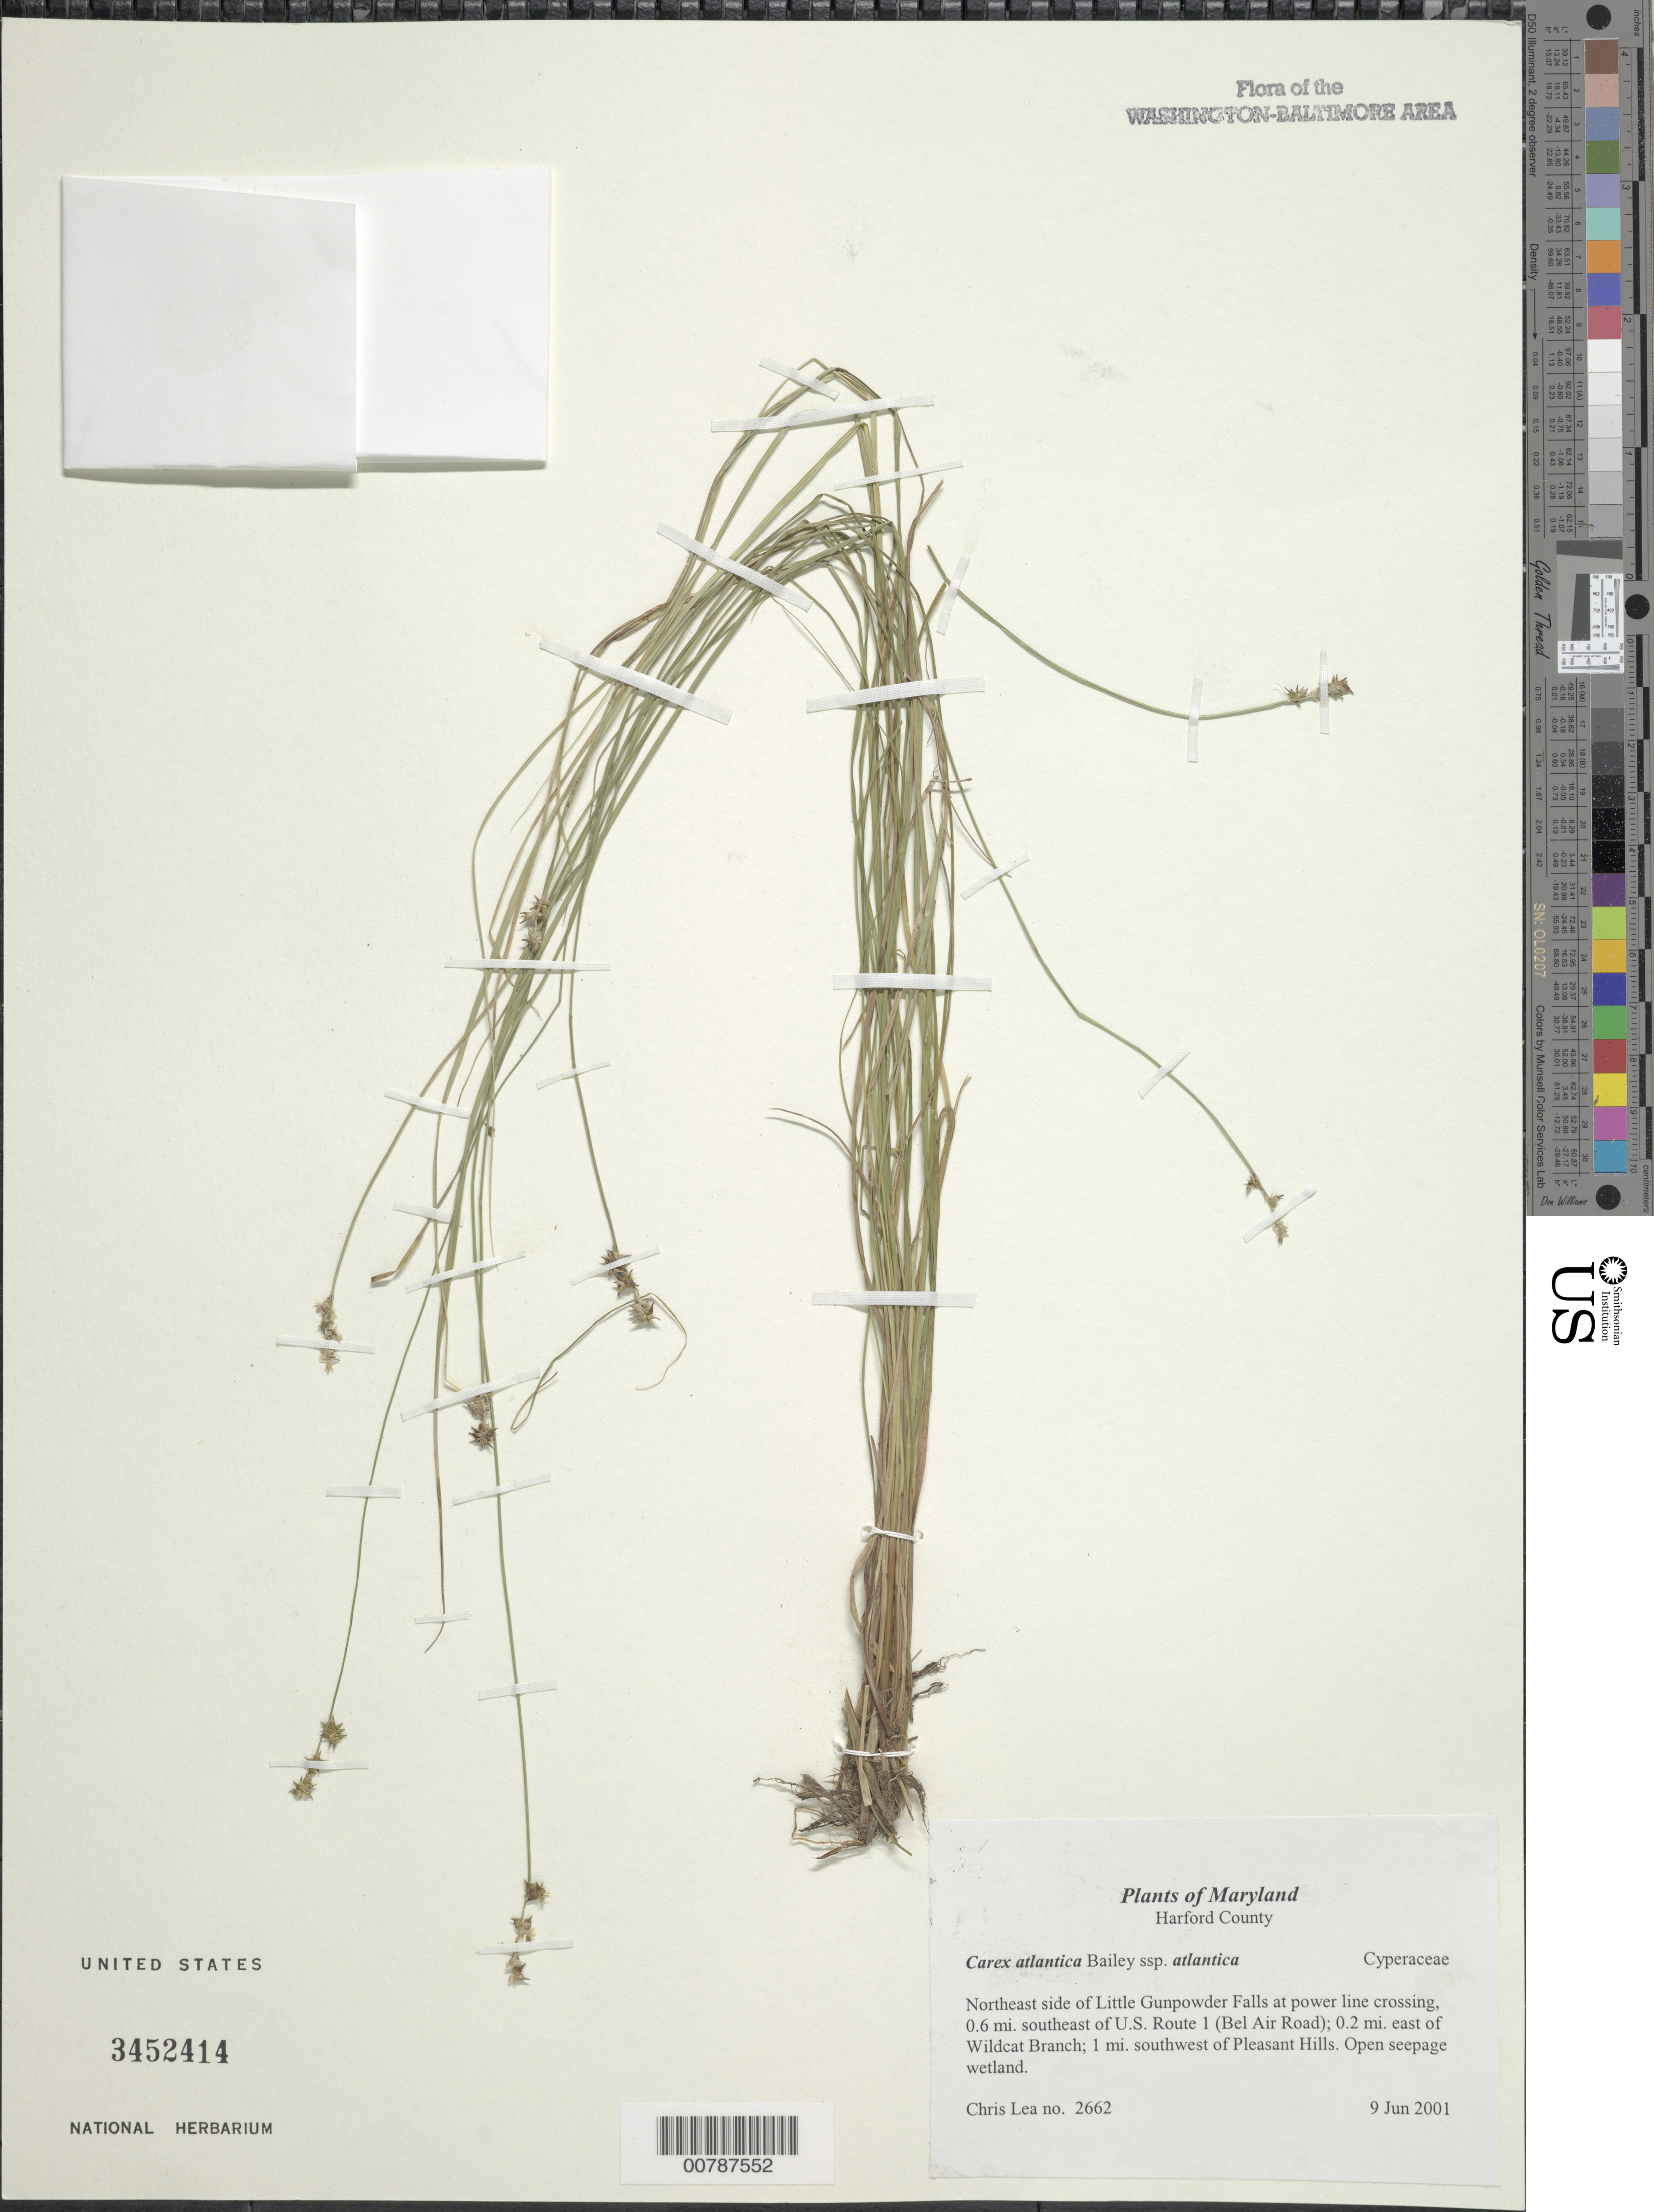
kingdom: Plantae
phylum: Tracheophyta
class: Liliopsida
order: Poales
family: Cyperaceae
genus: Carex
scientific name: Carex atlantica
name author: L.H. Bailey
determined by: Strong, Mark T., (BOT), Smithsonian Institution - National Museum of Natural History (UNITED STATES)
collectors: C. Lea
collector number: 2662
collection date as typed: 9 Jun 2001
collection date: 2001-06-09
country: United States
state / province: Maryland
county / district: Harford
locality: Northeast side of Little Gunpowder Falls at power line crossing, 0.6 mi. southeast of U.S. Route 1 (Bel Air Road); 0.2 mi. east of Wildcat Branch.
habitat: Open seepage wetland.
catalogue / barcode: US 3452414